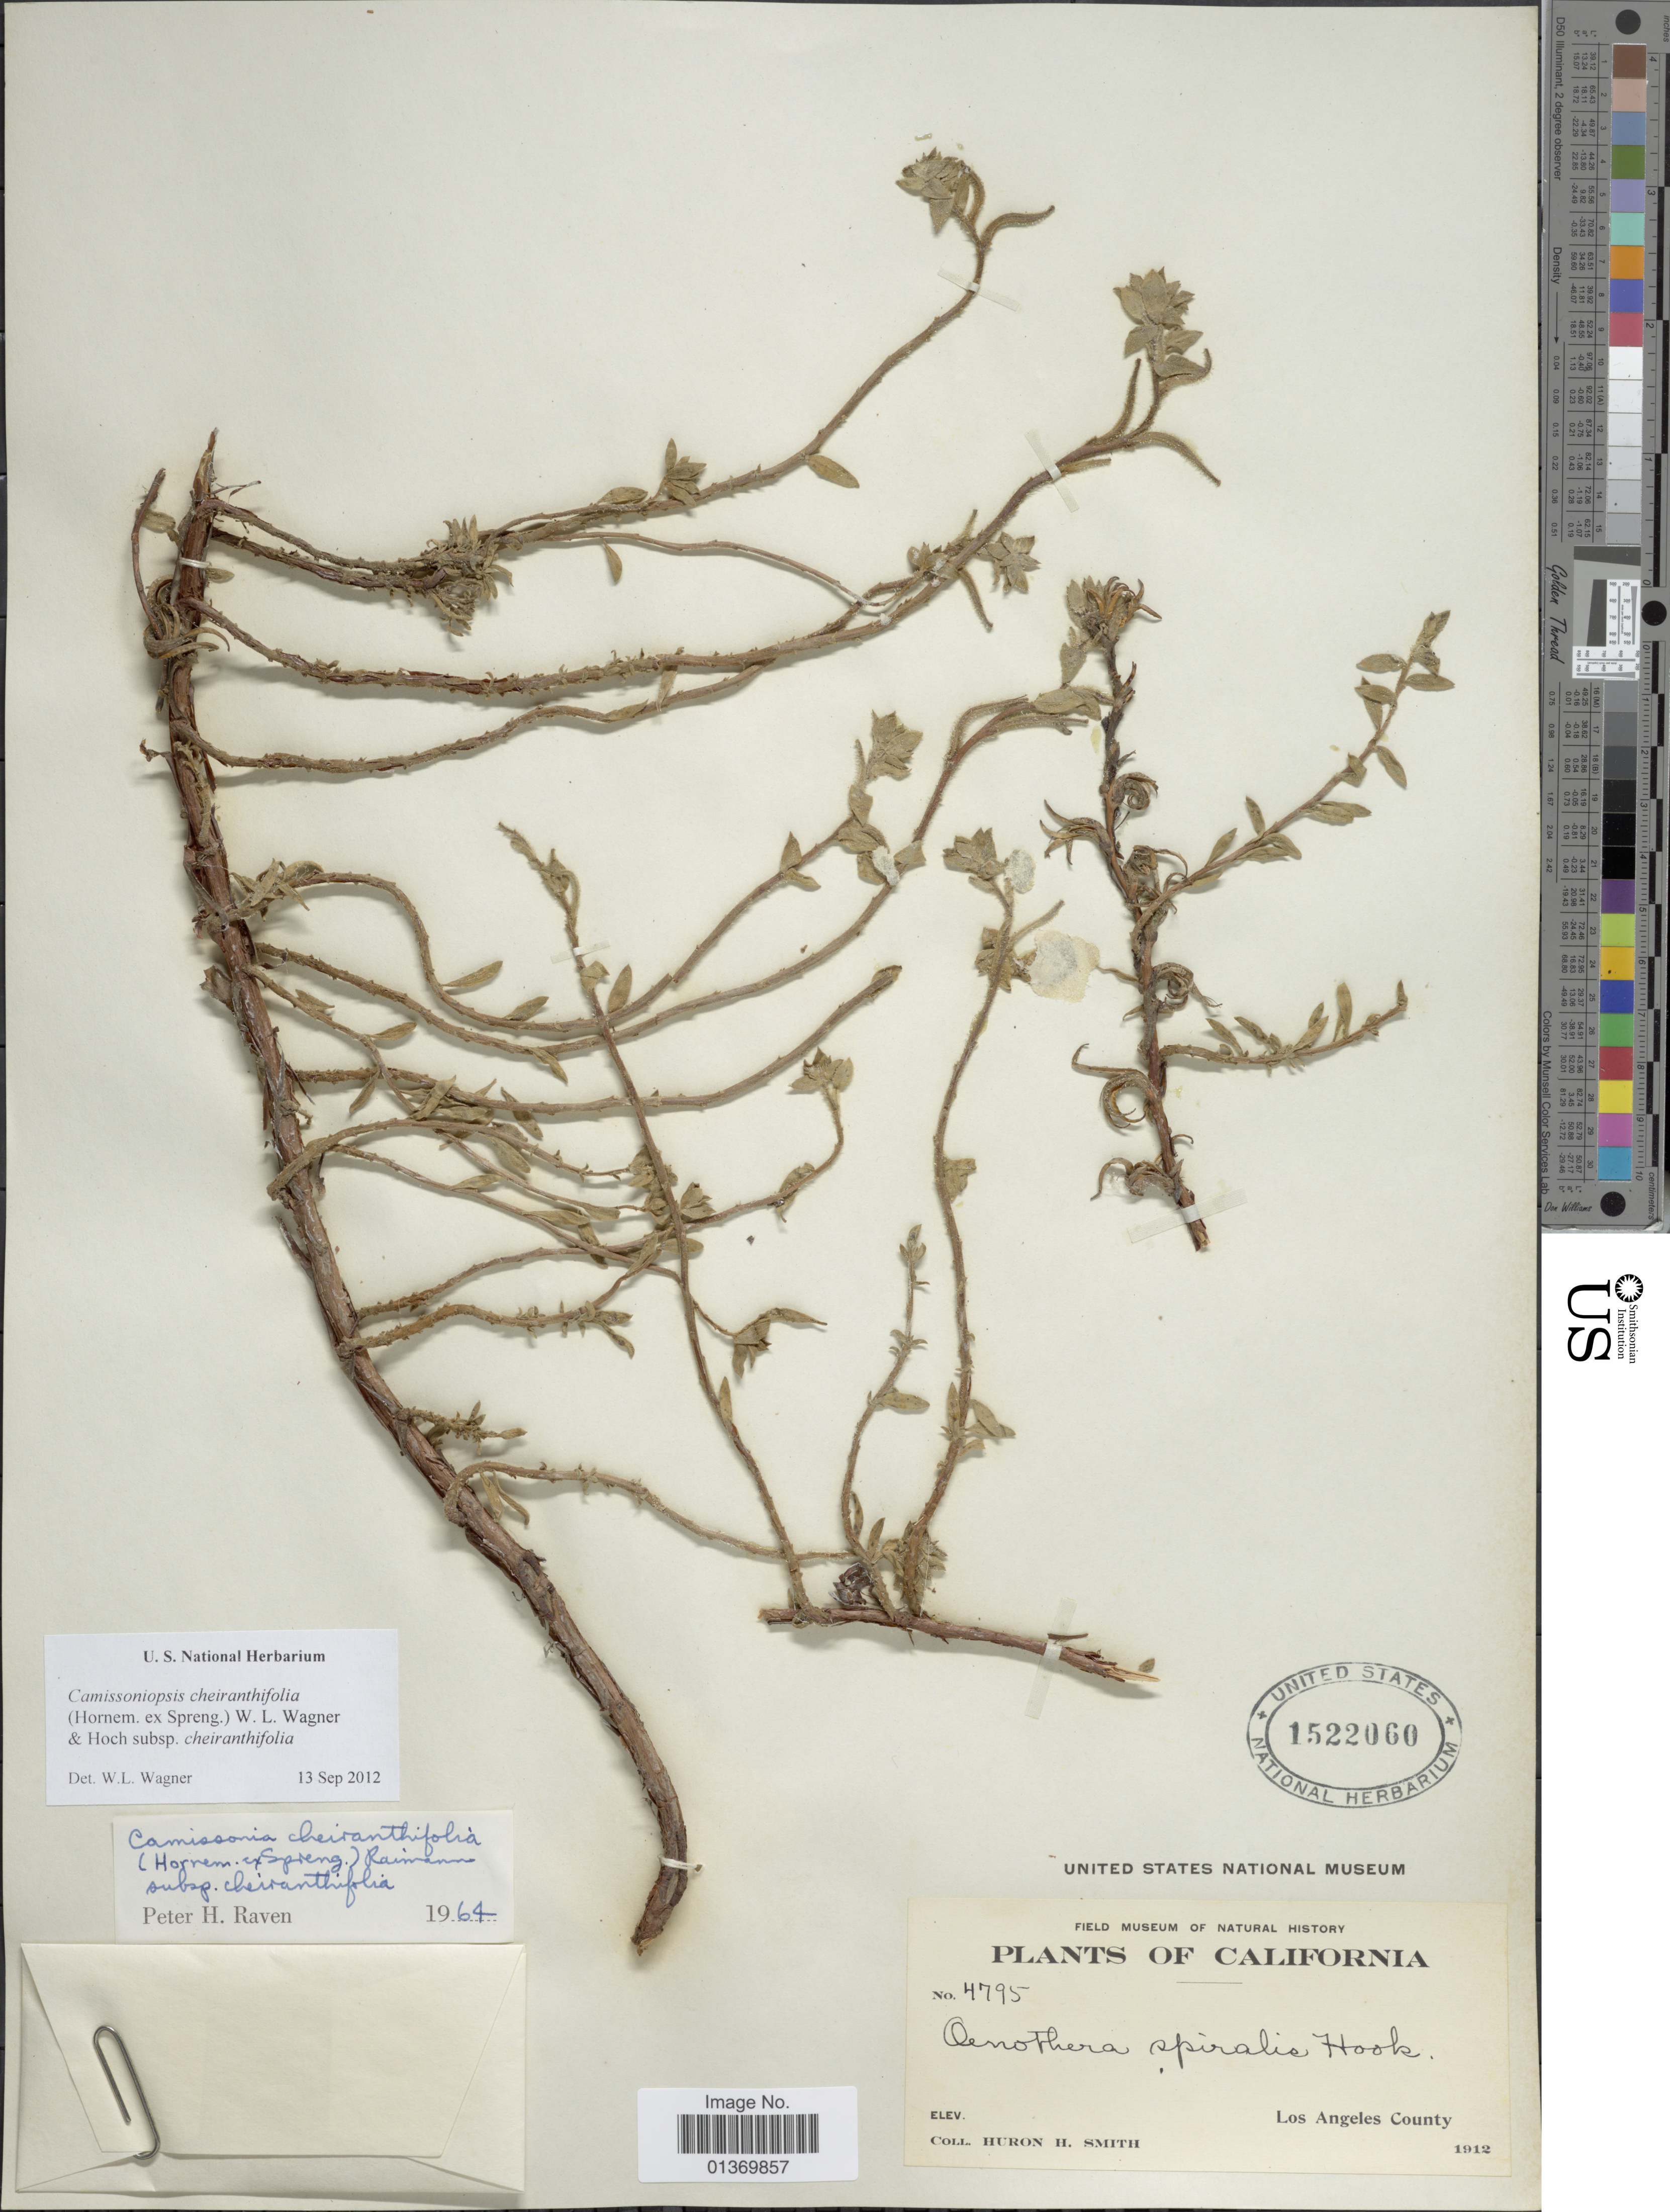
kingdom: Plantae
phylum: Tracheophyta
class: Magnoliopsida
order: Myrtales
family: Onagraceae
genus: Camissoniopsis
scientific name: Camissoniopsis cheiranthifolia subsp. cheiranthifolia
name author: (Hornem. ex Spreng.) W.L. Wagner & Hoch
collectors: Huron H. Smith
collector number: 4795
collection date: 1912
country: United States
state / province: California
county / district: Los Angeles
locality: Los Angeles County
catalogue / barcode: US 1522060